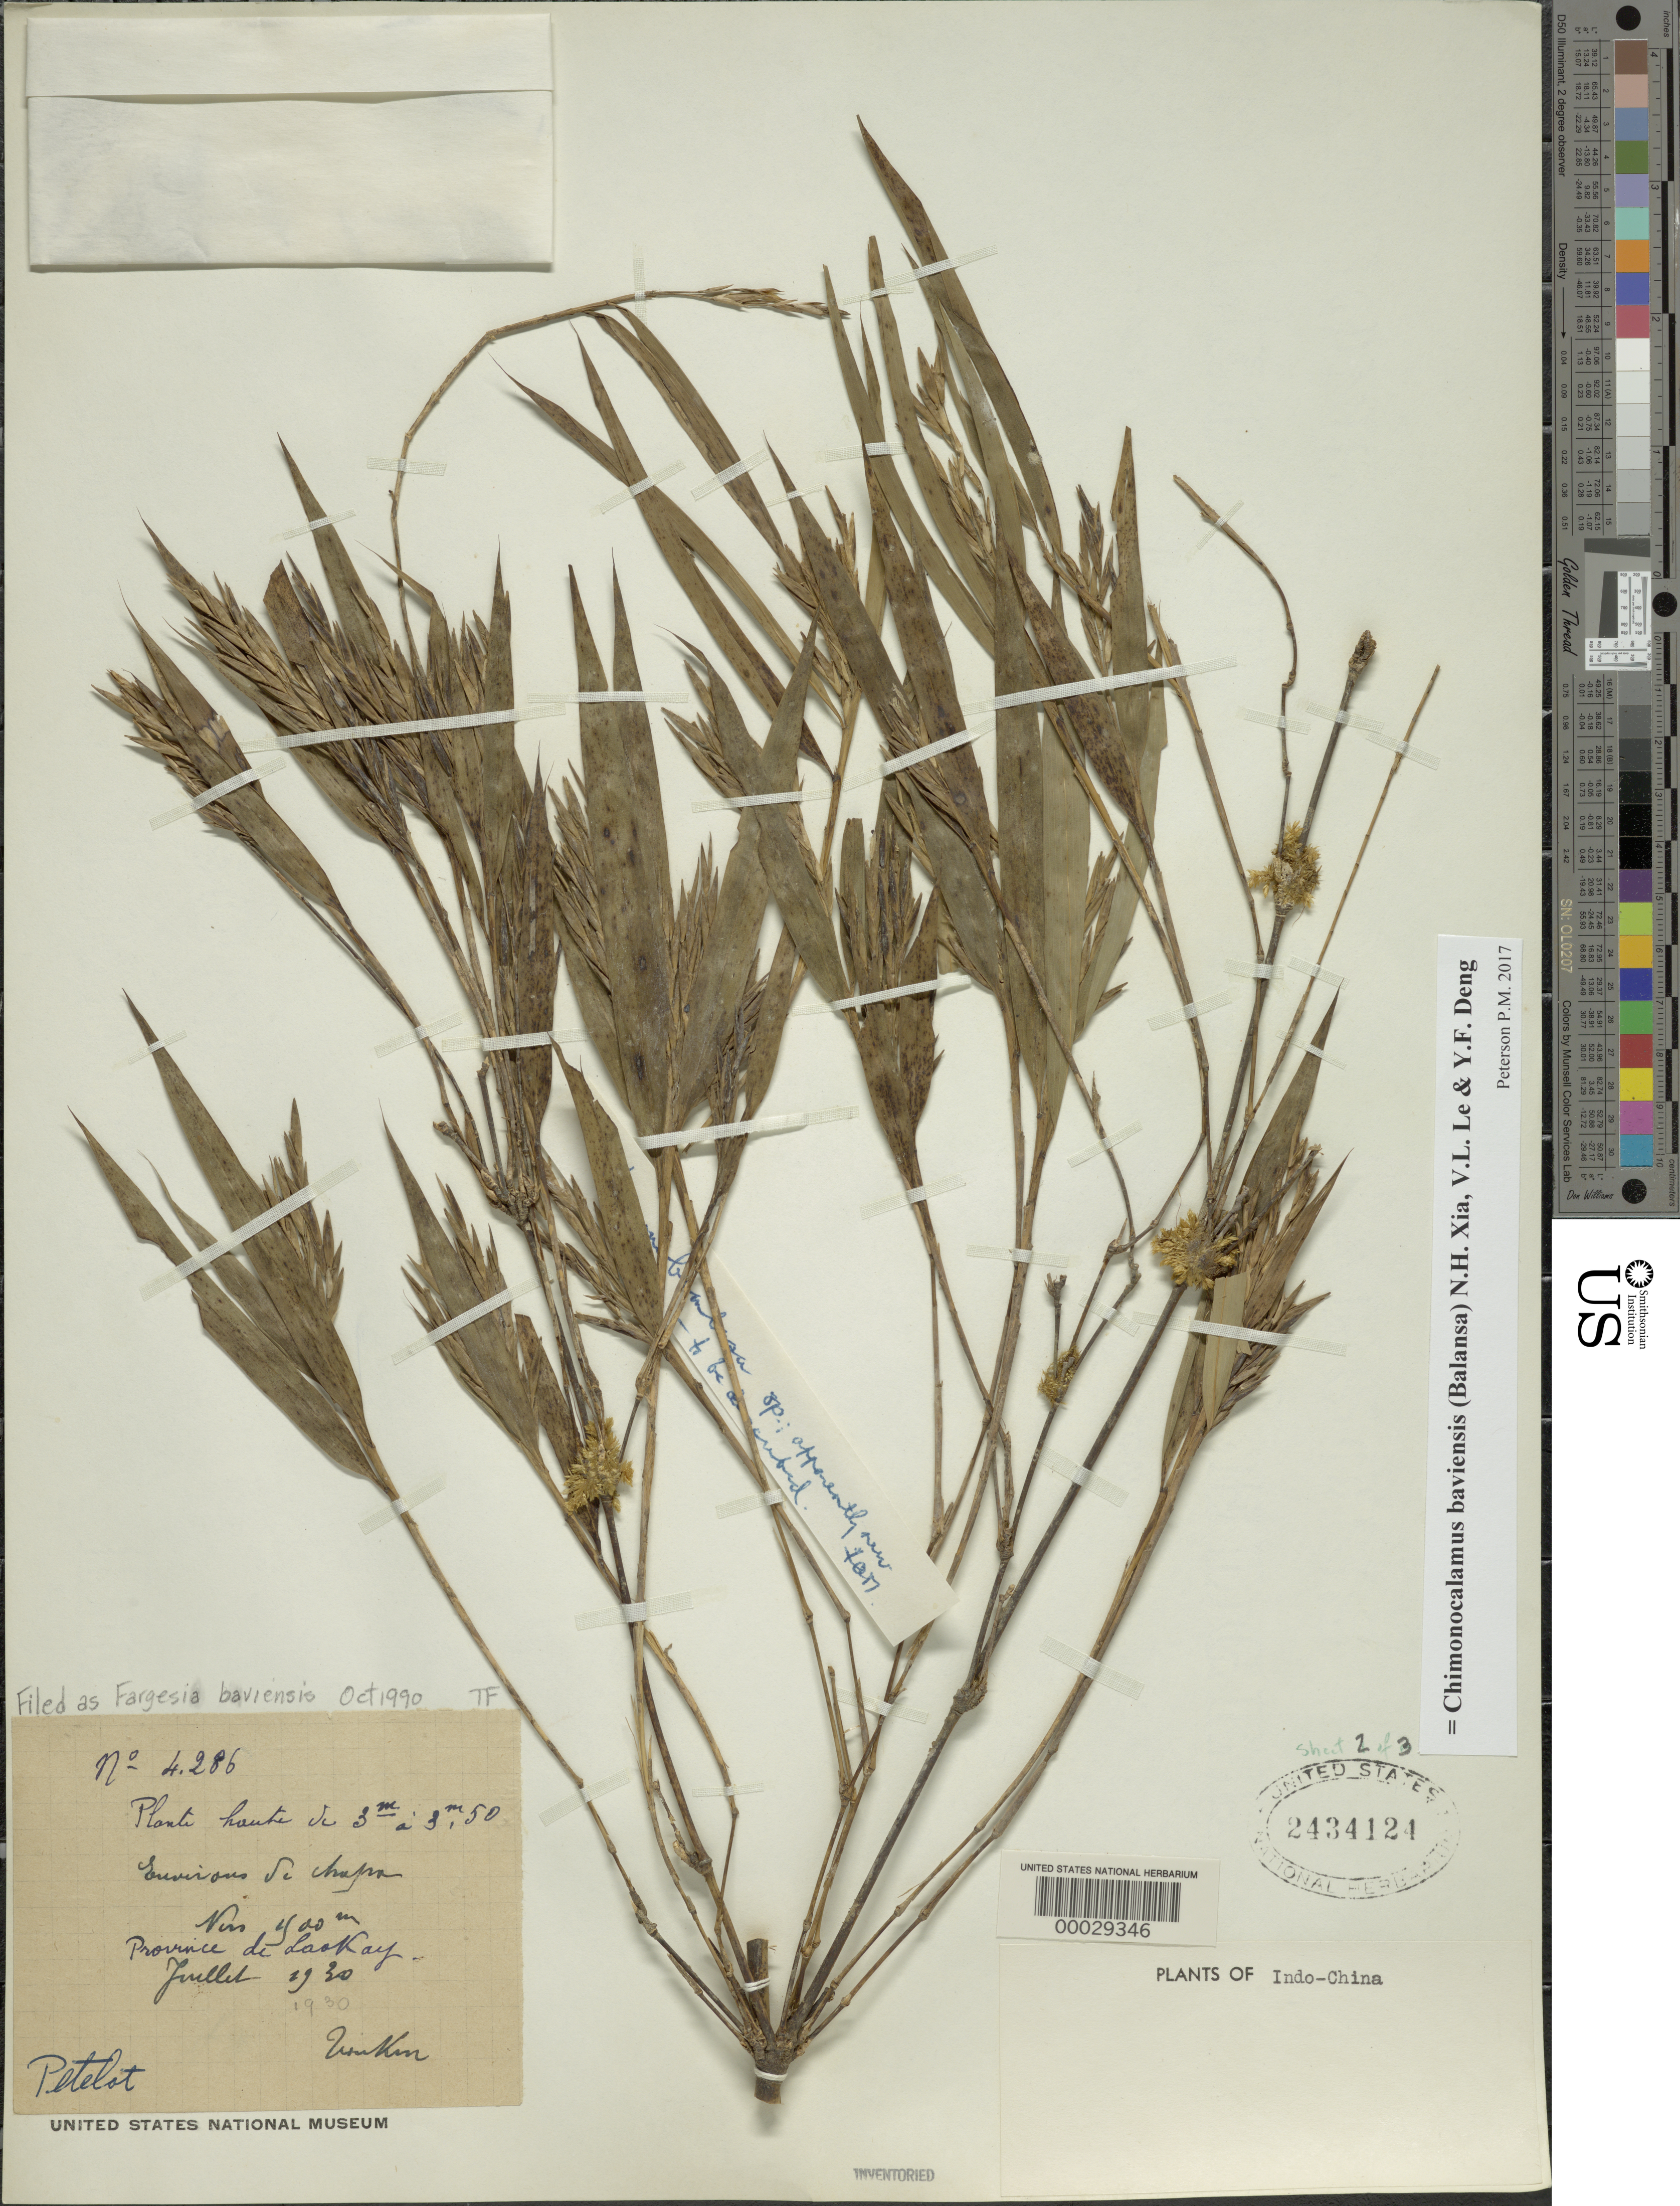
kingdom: Plantae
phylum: Tracheophyta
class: Liliopsida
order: Poales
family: Poaceae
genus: Chimonocalamus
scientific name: Chimonocalamus baviensis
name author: (Balansa) N.H. Xia et al.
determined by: Poaceae Reorganization Project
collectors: P. A. Pételot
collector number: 4286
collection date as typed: Jul 1930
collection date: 1930-07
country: Vietnam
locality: Tonkin, environs of chapa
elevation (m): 1500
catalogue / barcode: US 2434124